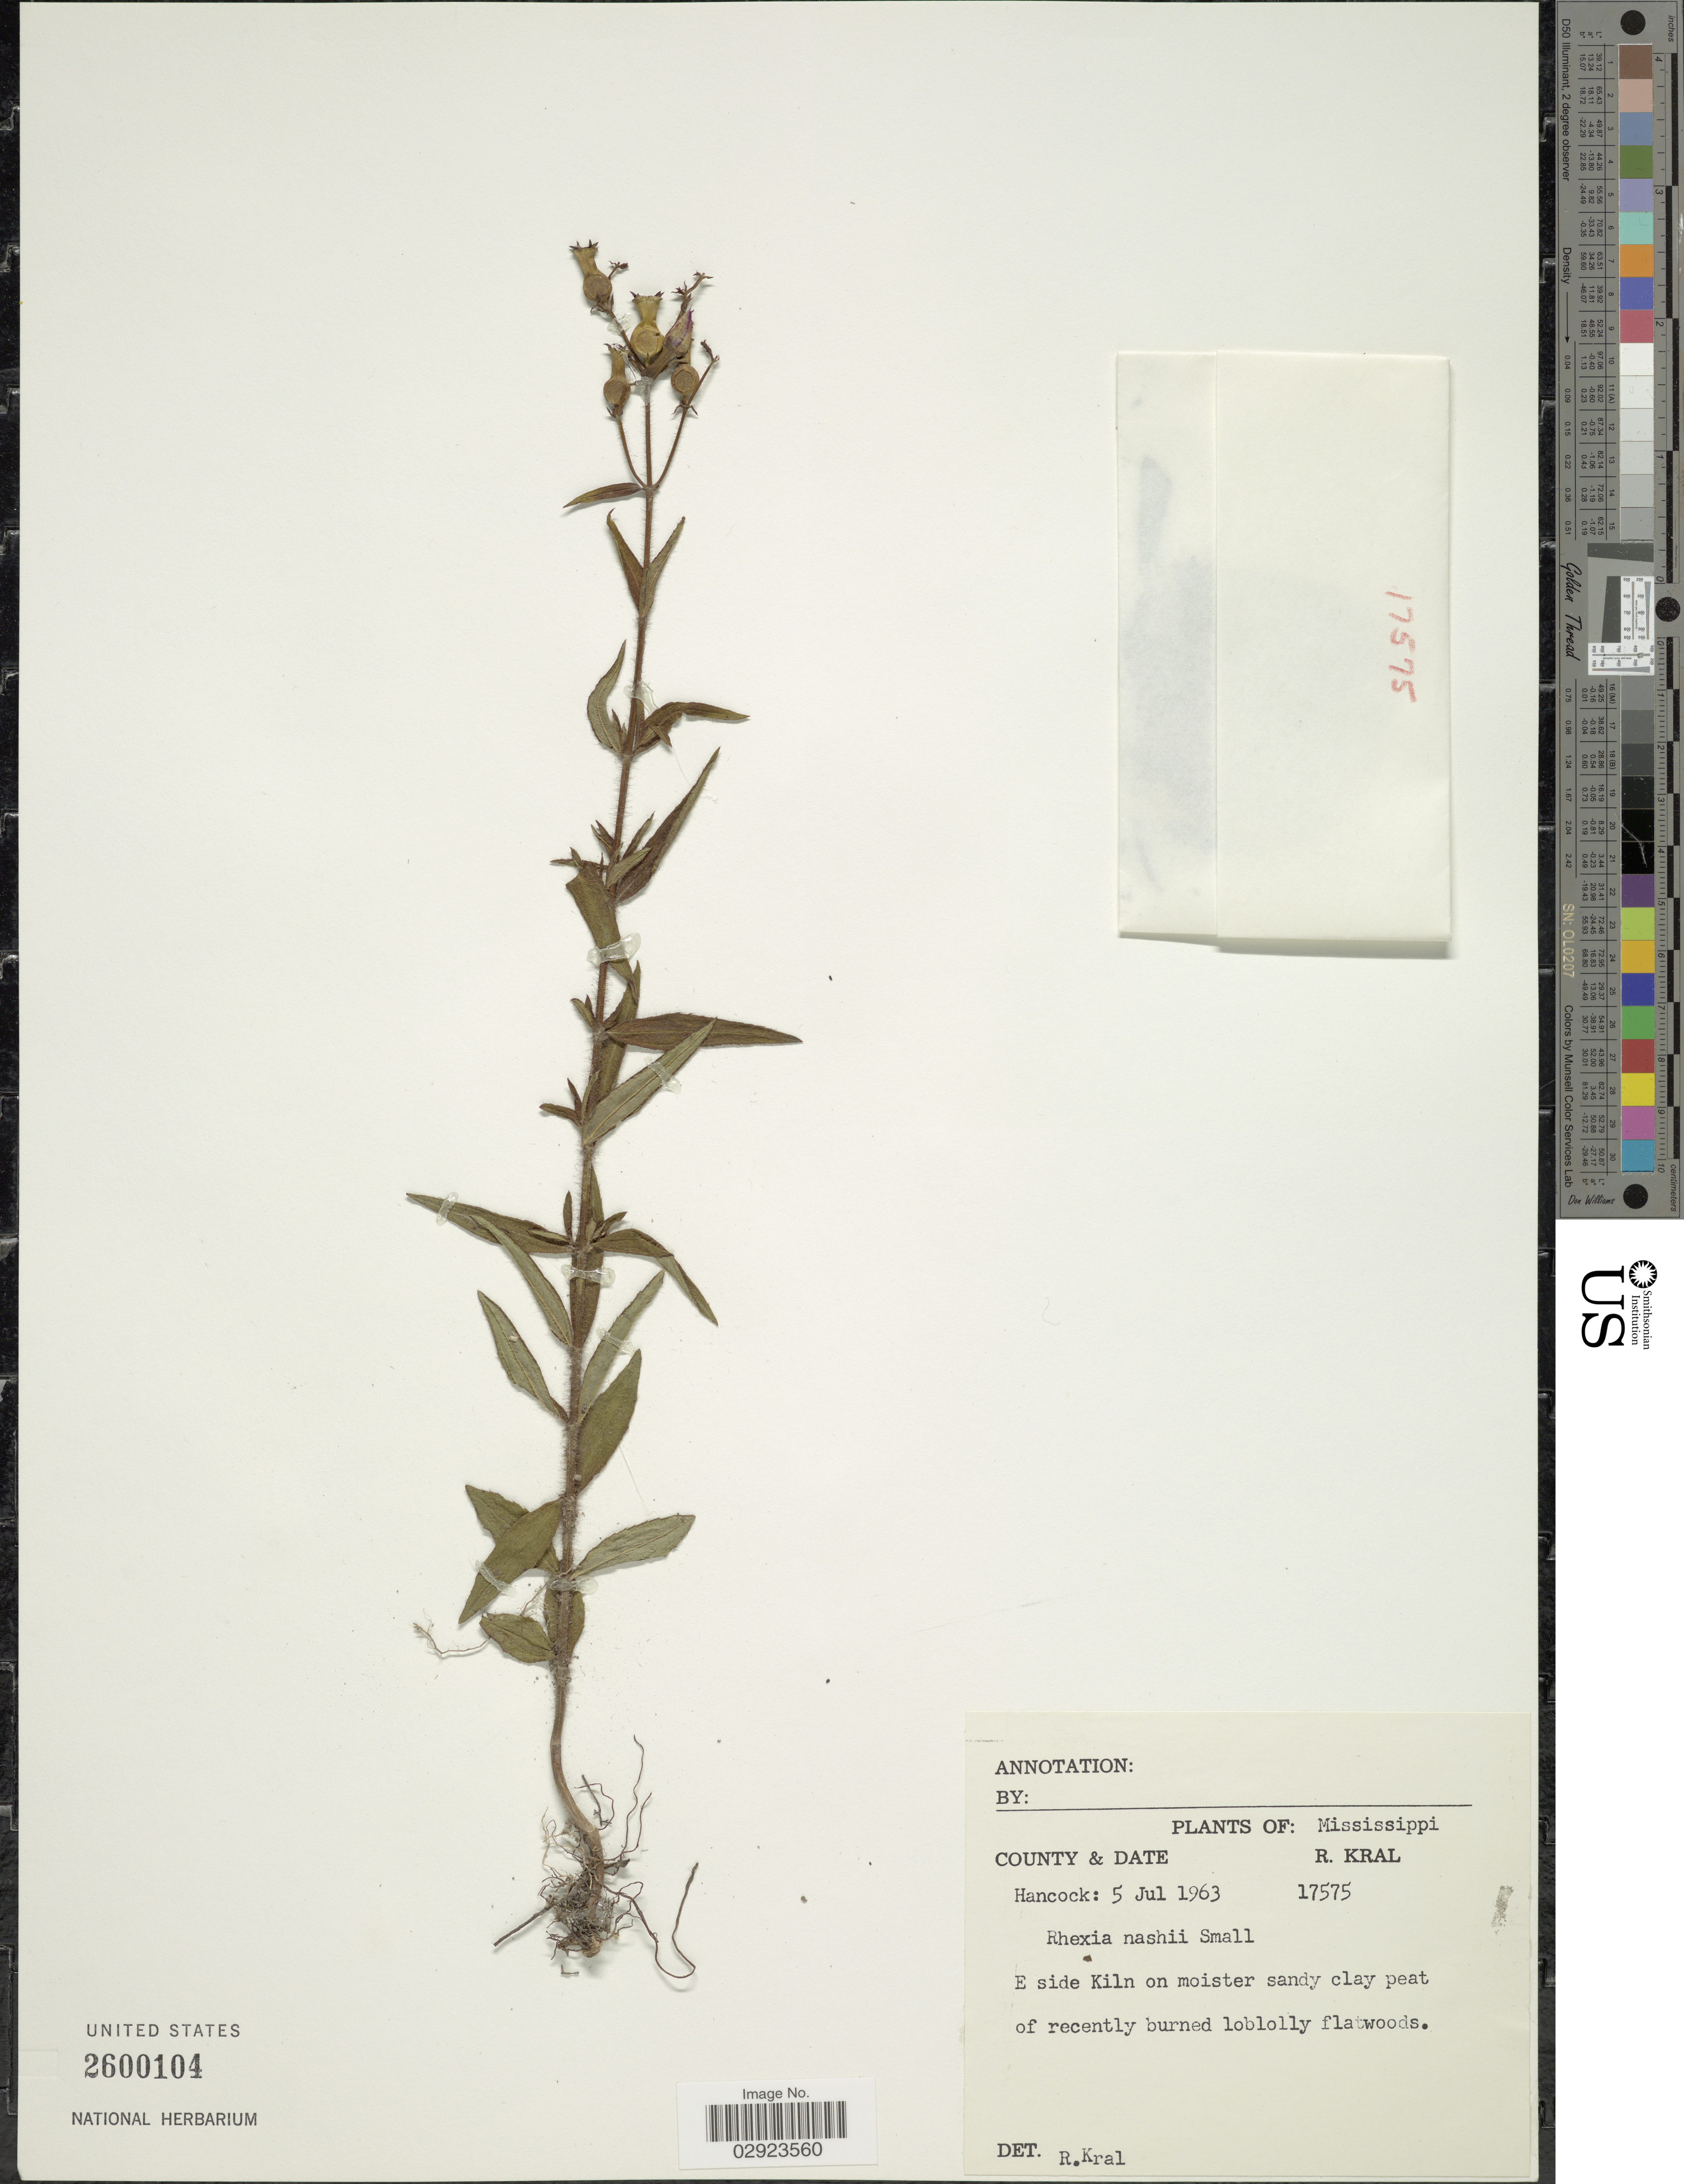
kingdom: Plantae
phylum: Tracheophyta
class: Magnoliopsida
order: Myrtales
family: Melastomataceae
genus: Rhexia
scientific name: Rhexia nashii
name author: Small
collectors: R. Kral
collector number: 17575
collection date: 1963-07-05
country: United States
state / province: Mississippi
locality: Hancock. E side Kiln.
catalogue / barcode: US 2600104